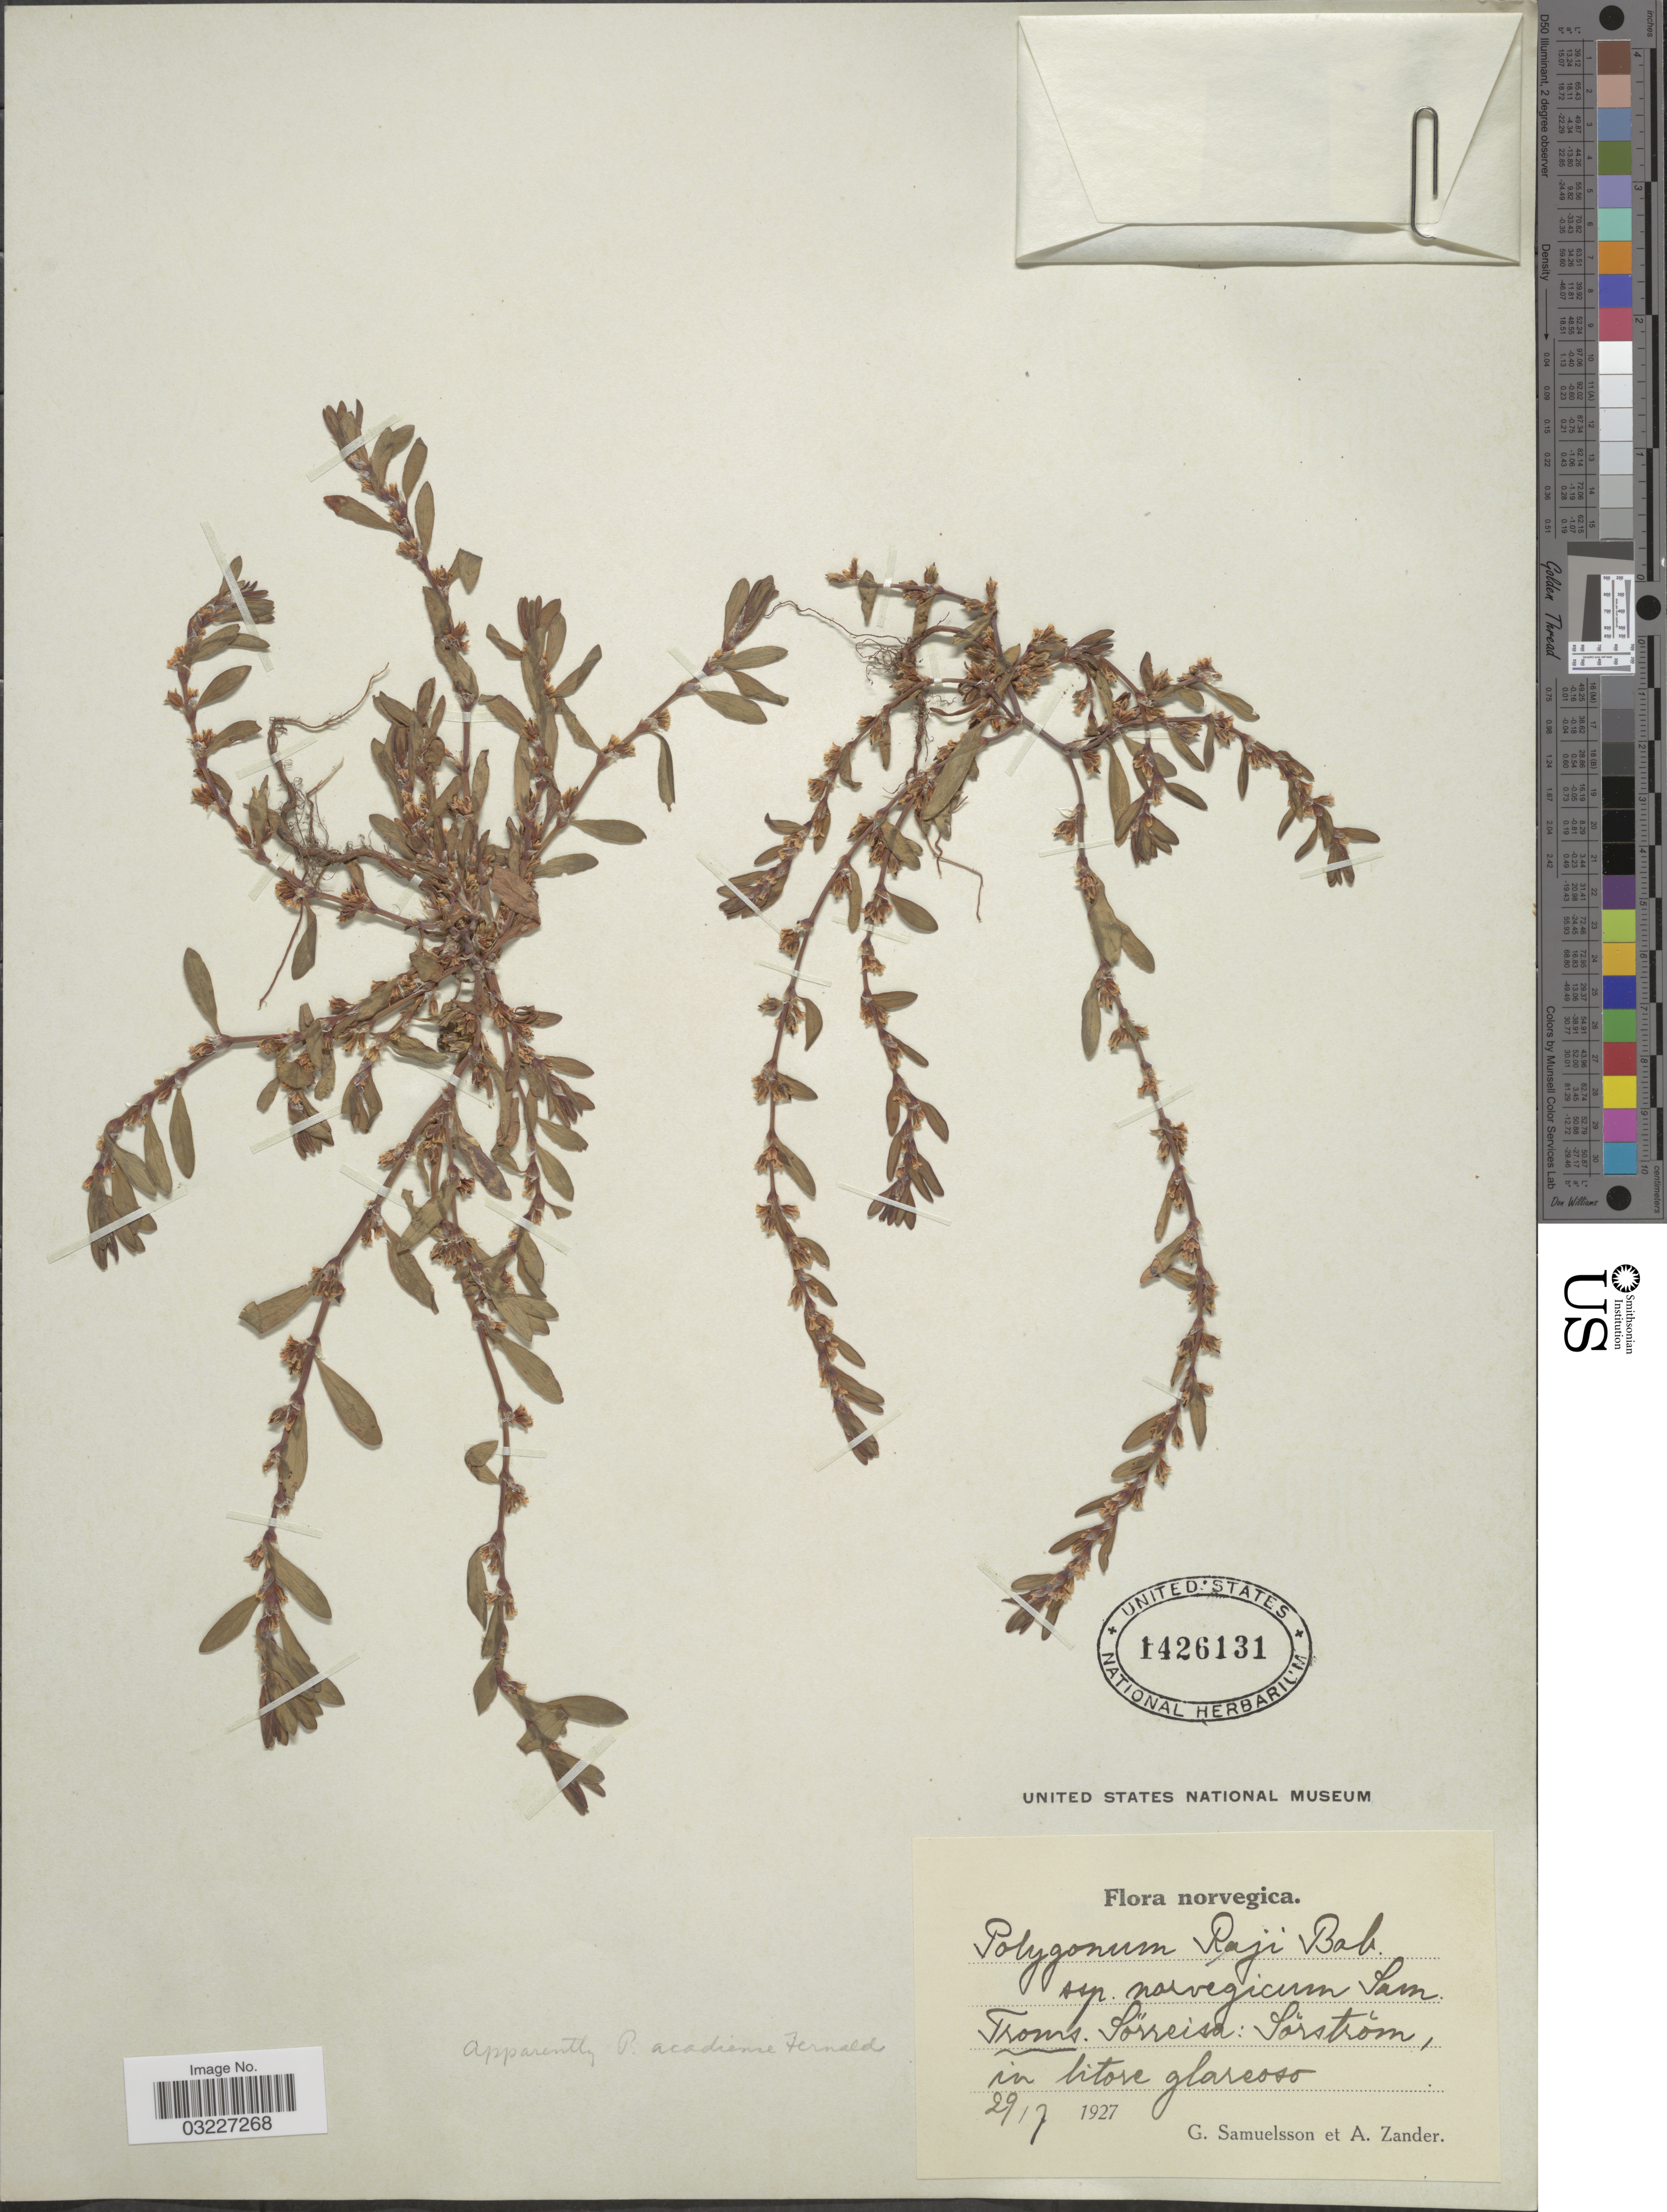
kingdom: Plantae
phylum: Tracheophyta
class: Magnoliopsida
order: Caryophyllales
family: Polygonaceae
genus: Polygonum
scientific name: Polygonum acadiense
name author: Fernald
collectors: G. Samuelsson & A. Zander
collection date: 1927-07-29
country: Norway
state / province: Troms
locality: Troms. Sörreisa: Sörström, in litore glareoso.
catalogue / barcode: US 1426131